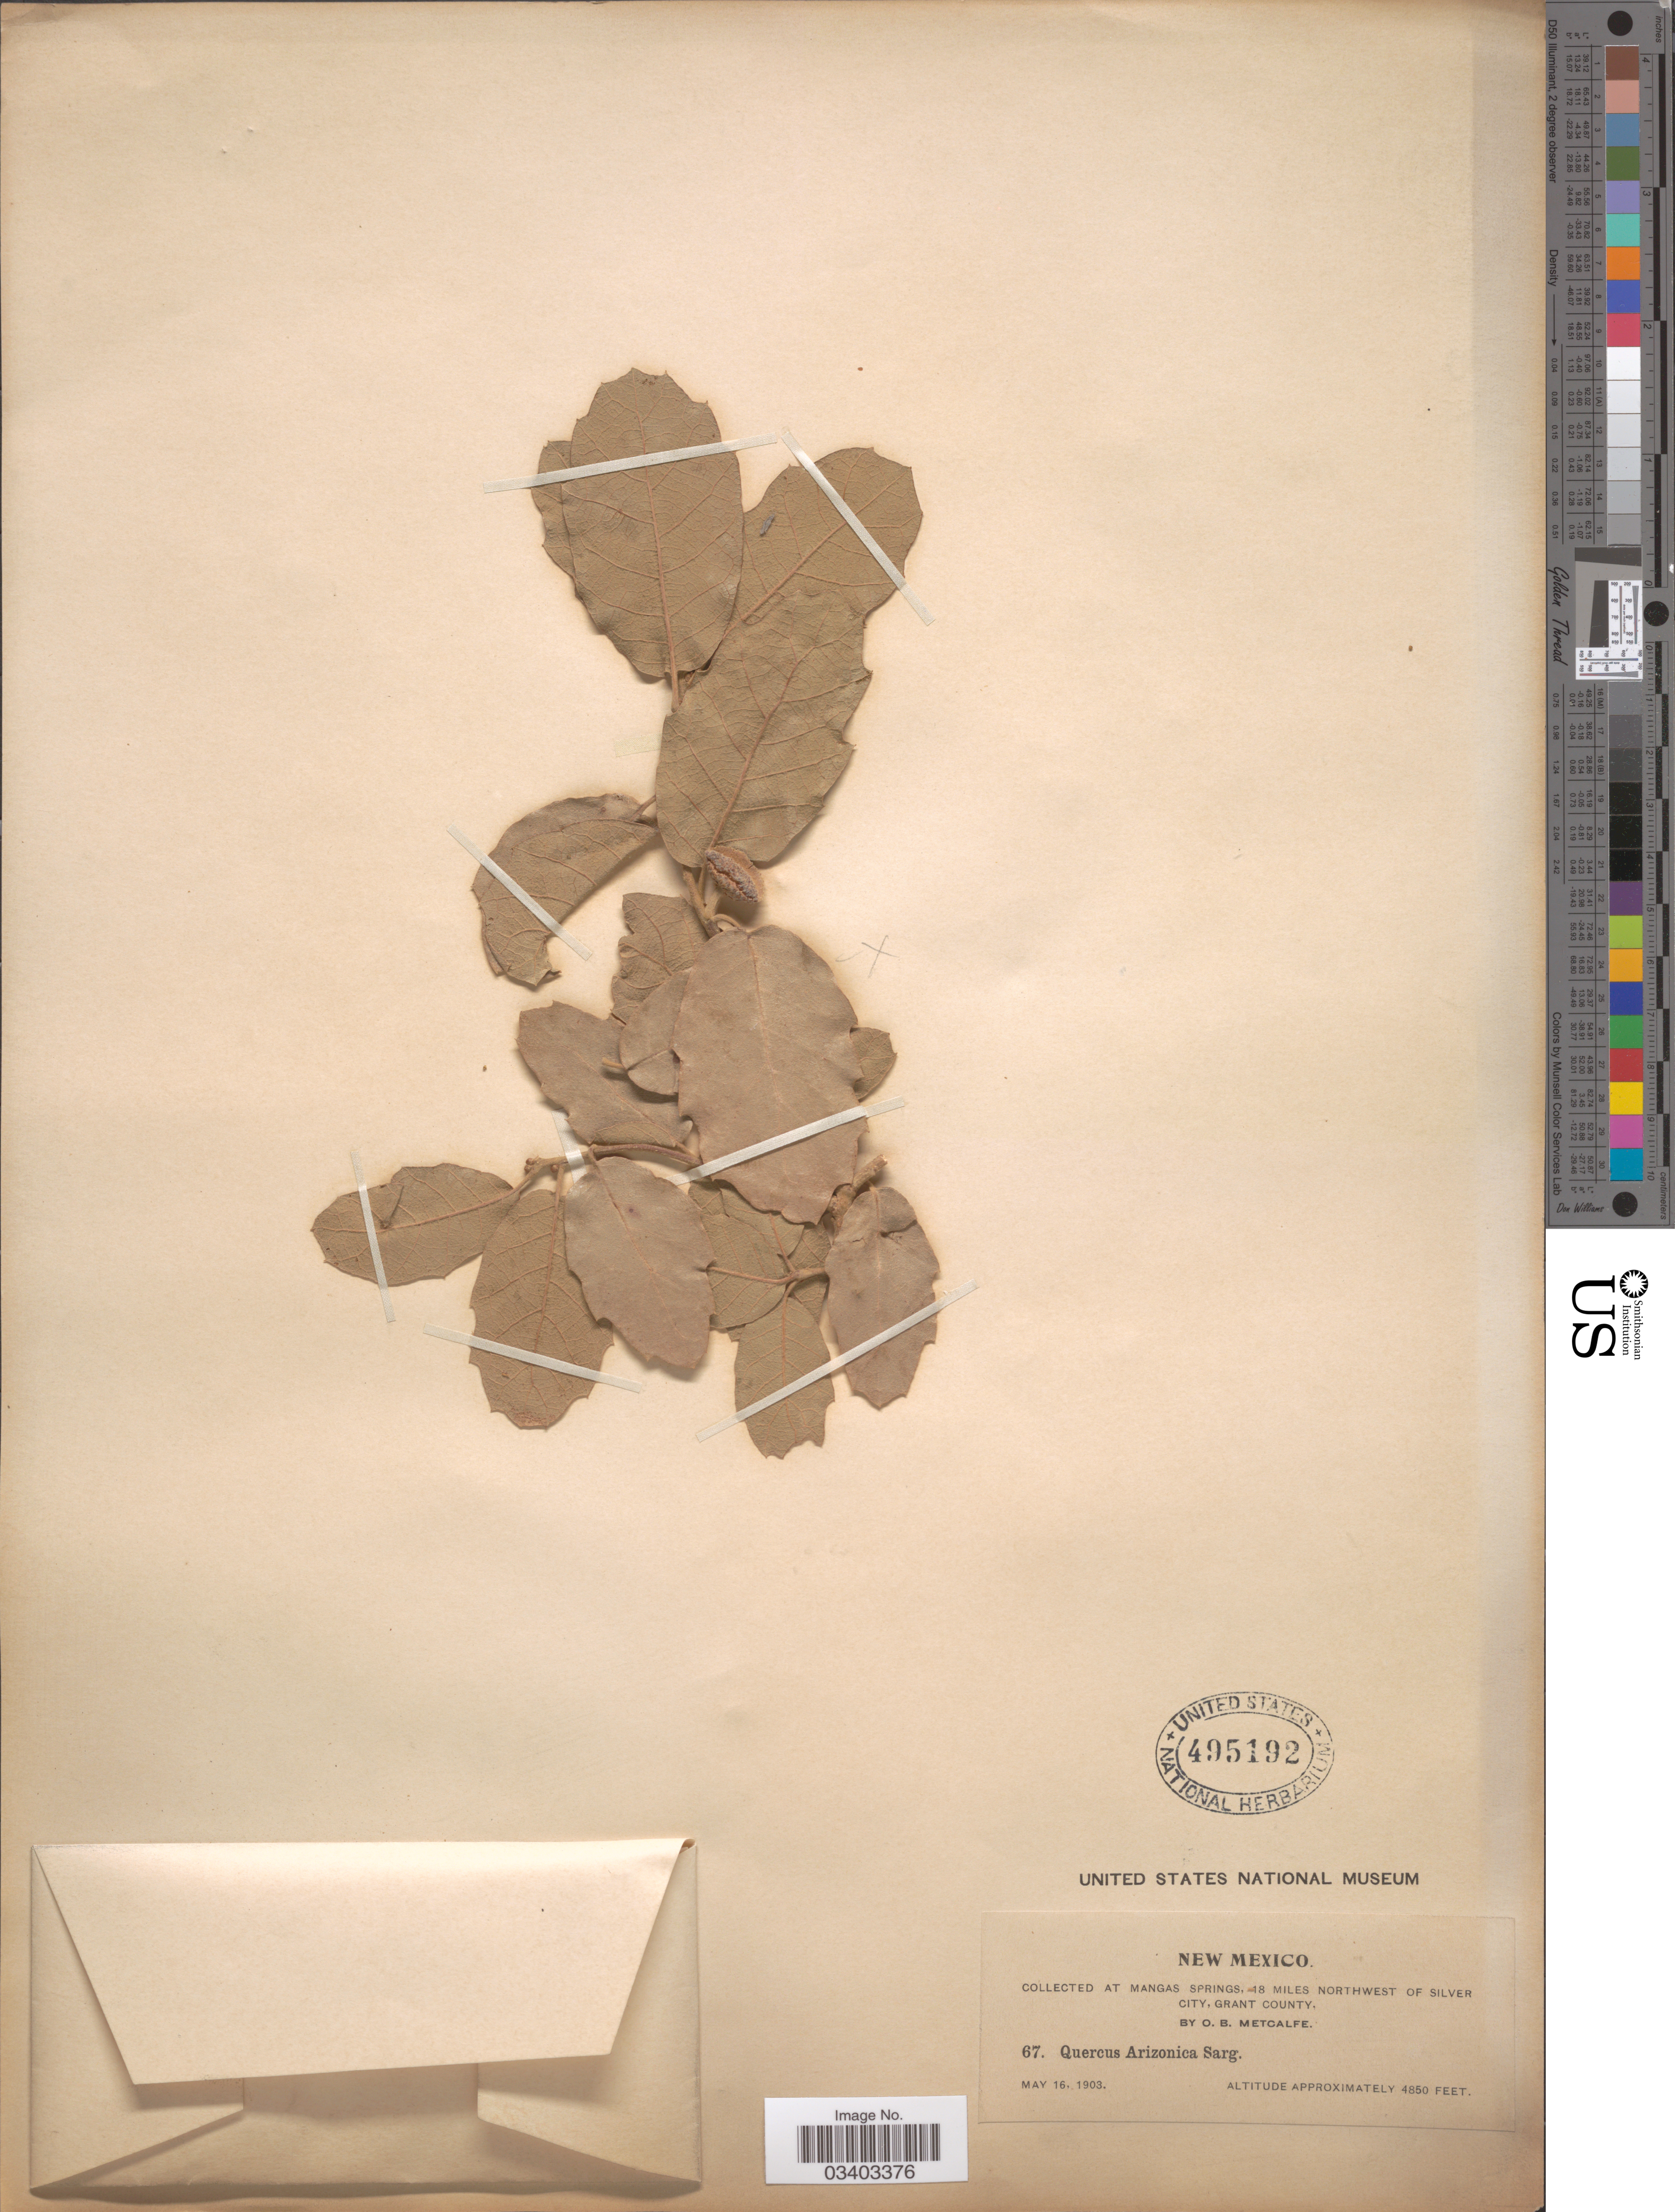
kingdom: Plantae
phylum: Tracheophyta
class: Magnoliopsida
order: Fagales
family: Fagaceae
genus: Quercus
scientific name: Quercus arizonica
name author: Sarg.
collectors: O. B. Metcalfe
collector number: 67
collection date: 1903-05-16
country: United States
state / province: New Mexico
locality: At Mangas Springs, 18 miles northwest of Silver City, Grant County.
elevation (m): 1478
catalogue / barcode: US 495192